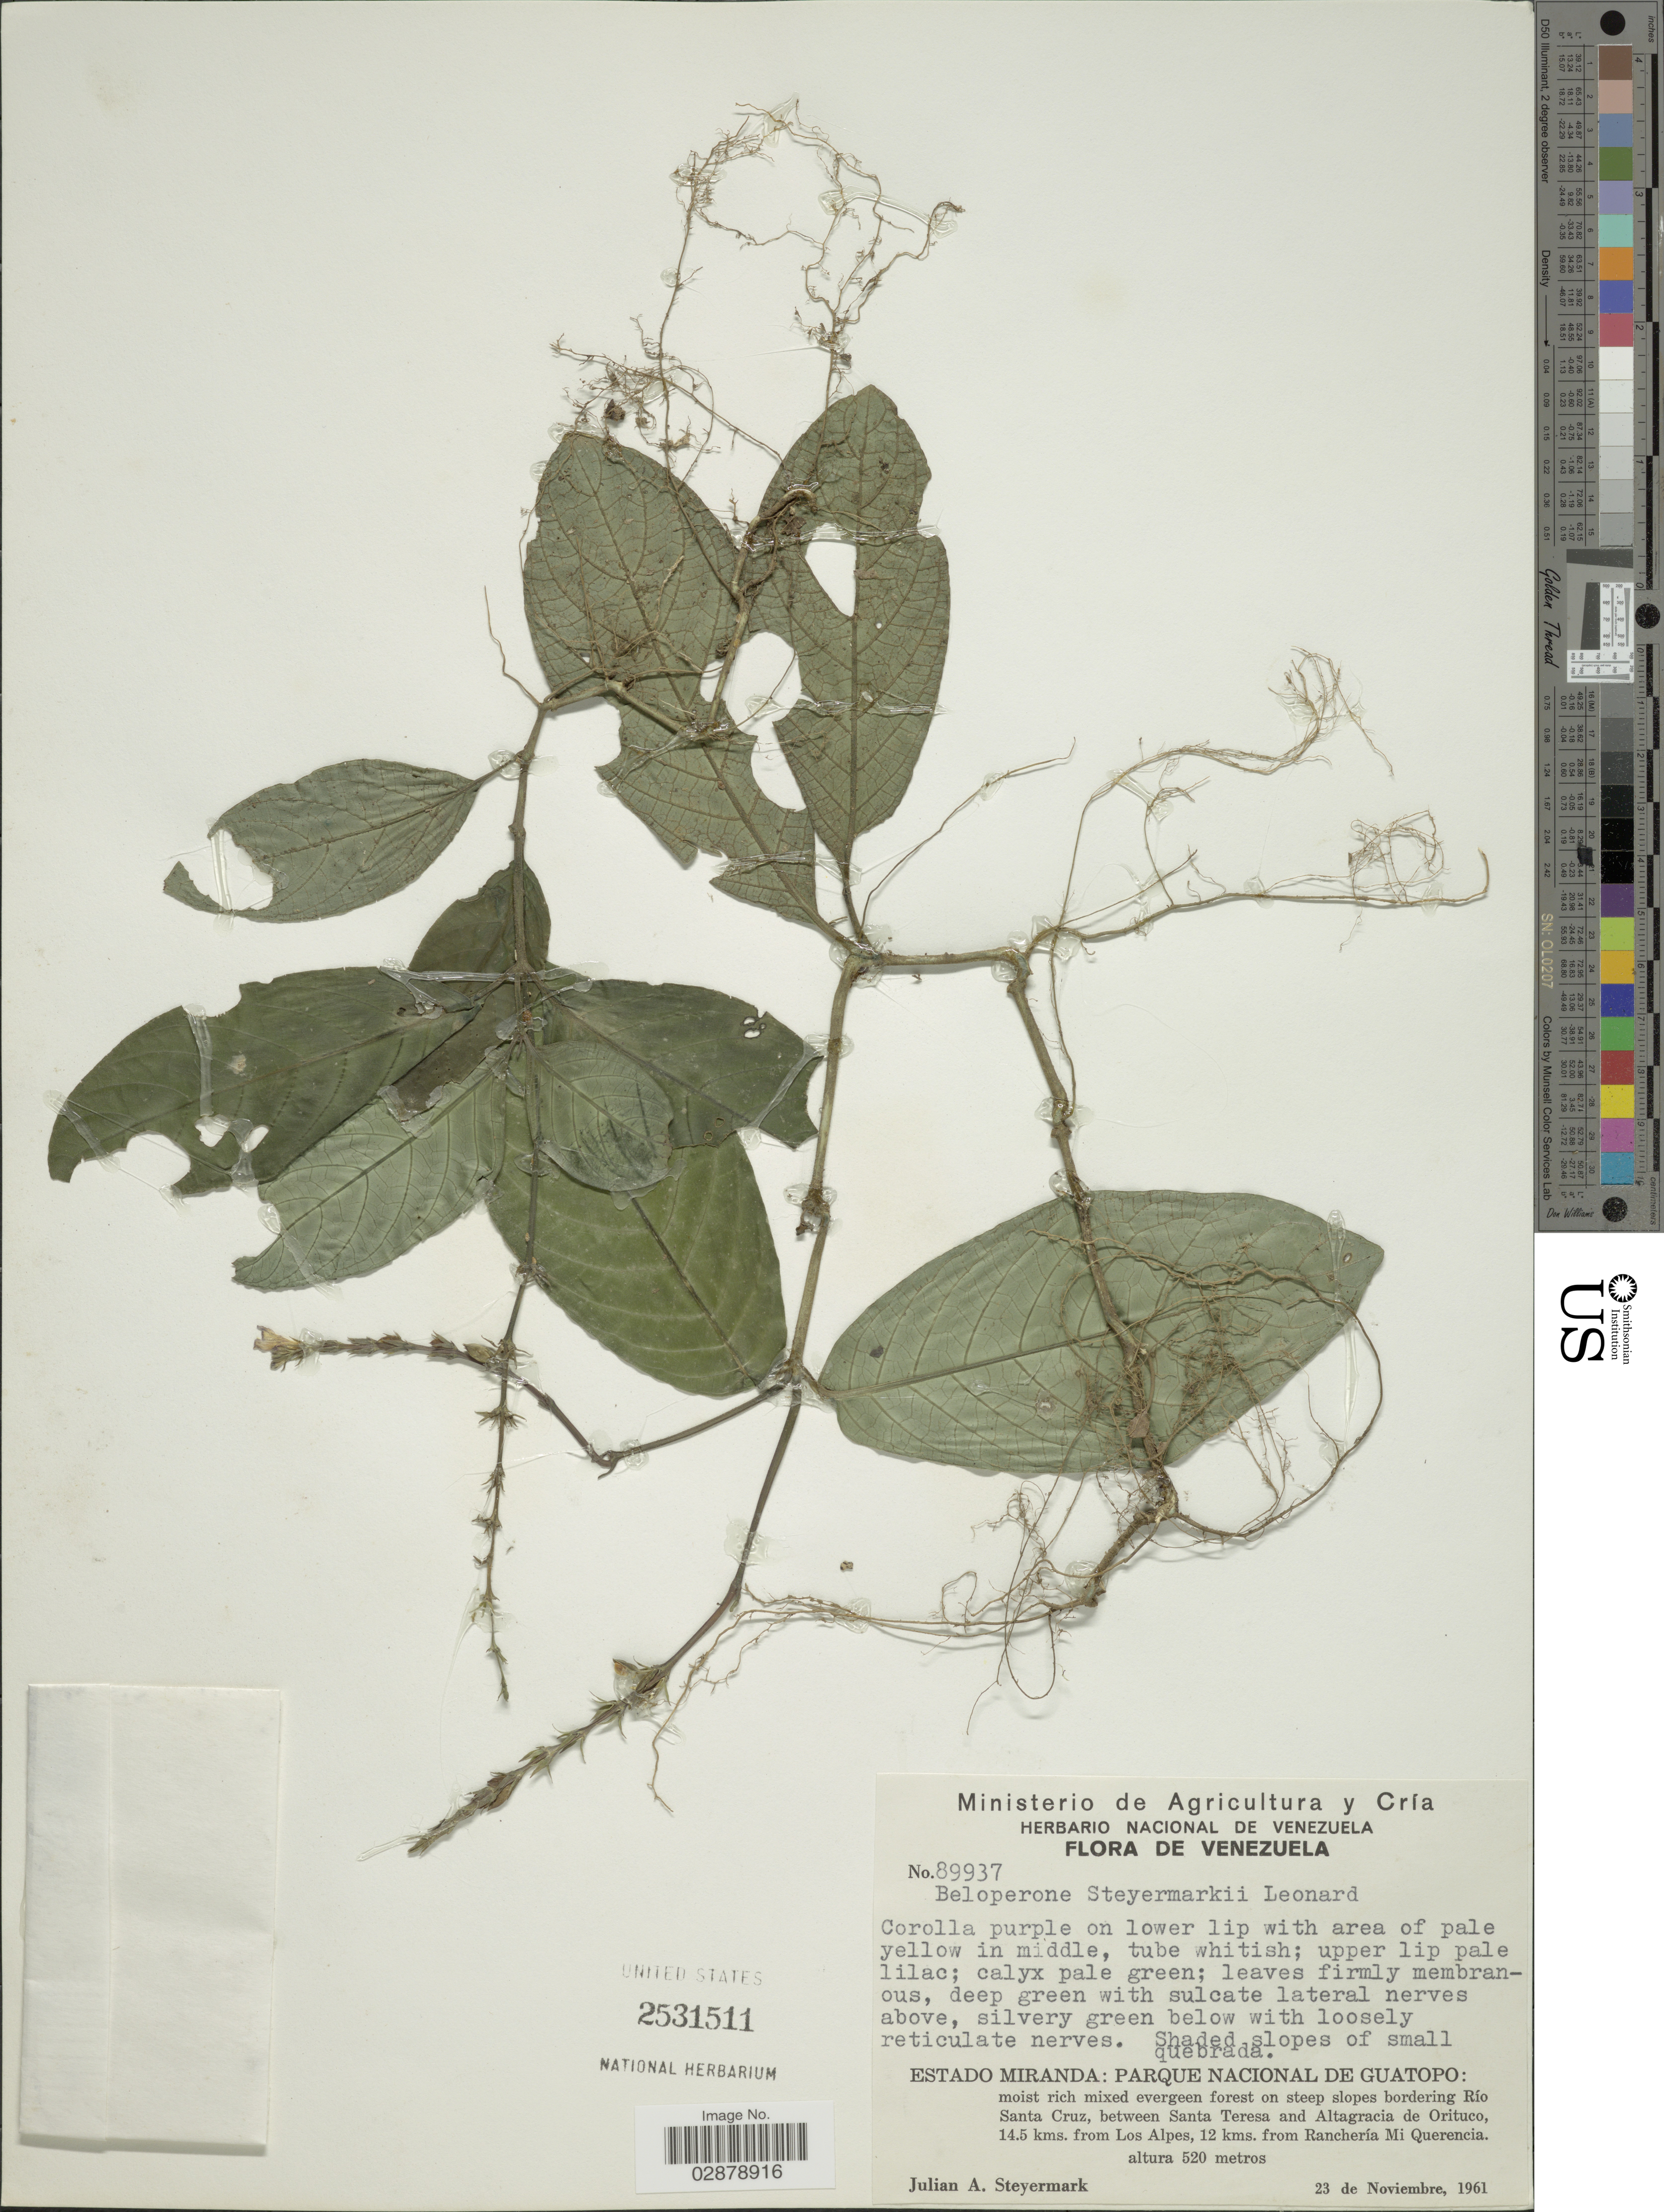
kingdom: Plantae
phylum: Tracheophyta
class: Magnoliopsida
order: Lamiales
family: Acanthaceae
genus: Justicia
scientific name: Justicia effusa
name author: D.N. Gibson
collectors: J. Steyermark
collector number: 89937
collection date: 1961-11-23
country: Venezuela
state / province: Miranda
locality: Parque Nacional de Guatopo: on steep slopes bordering Río Santa Cruz, between Santa Teresa and Altagracia de Orituco, 14.5 kms. from Los Alpes, 12 kms. from Ranchería Mi Querencia.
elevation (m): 520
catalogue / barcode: US 2531511